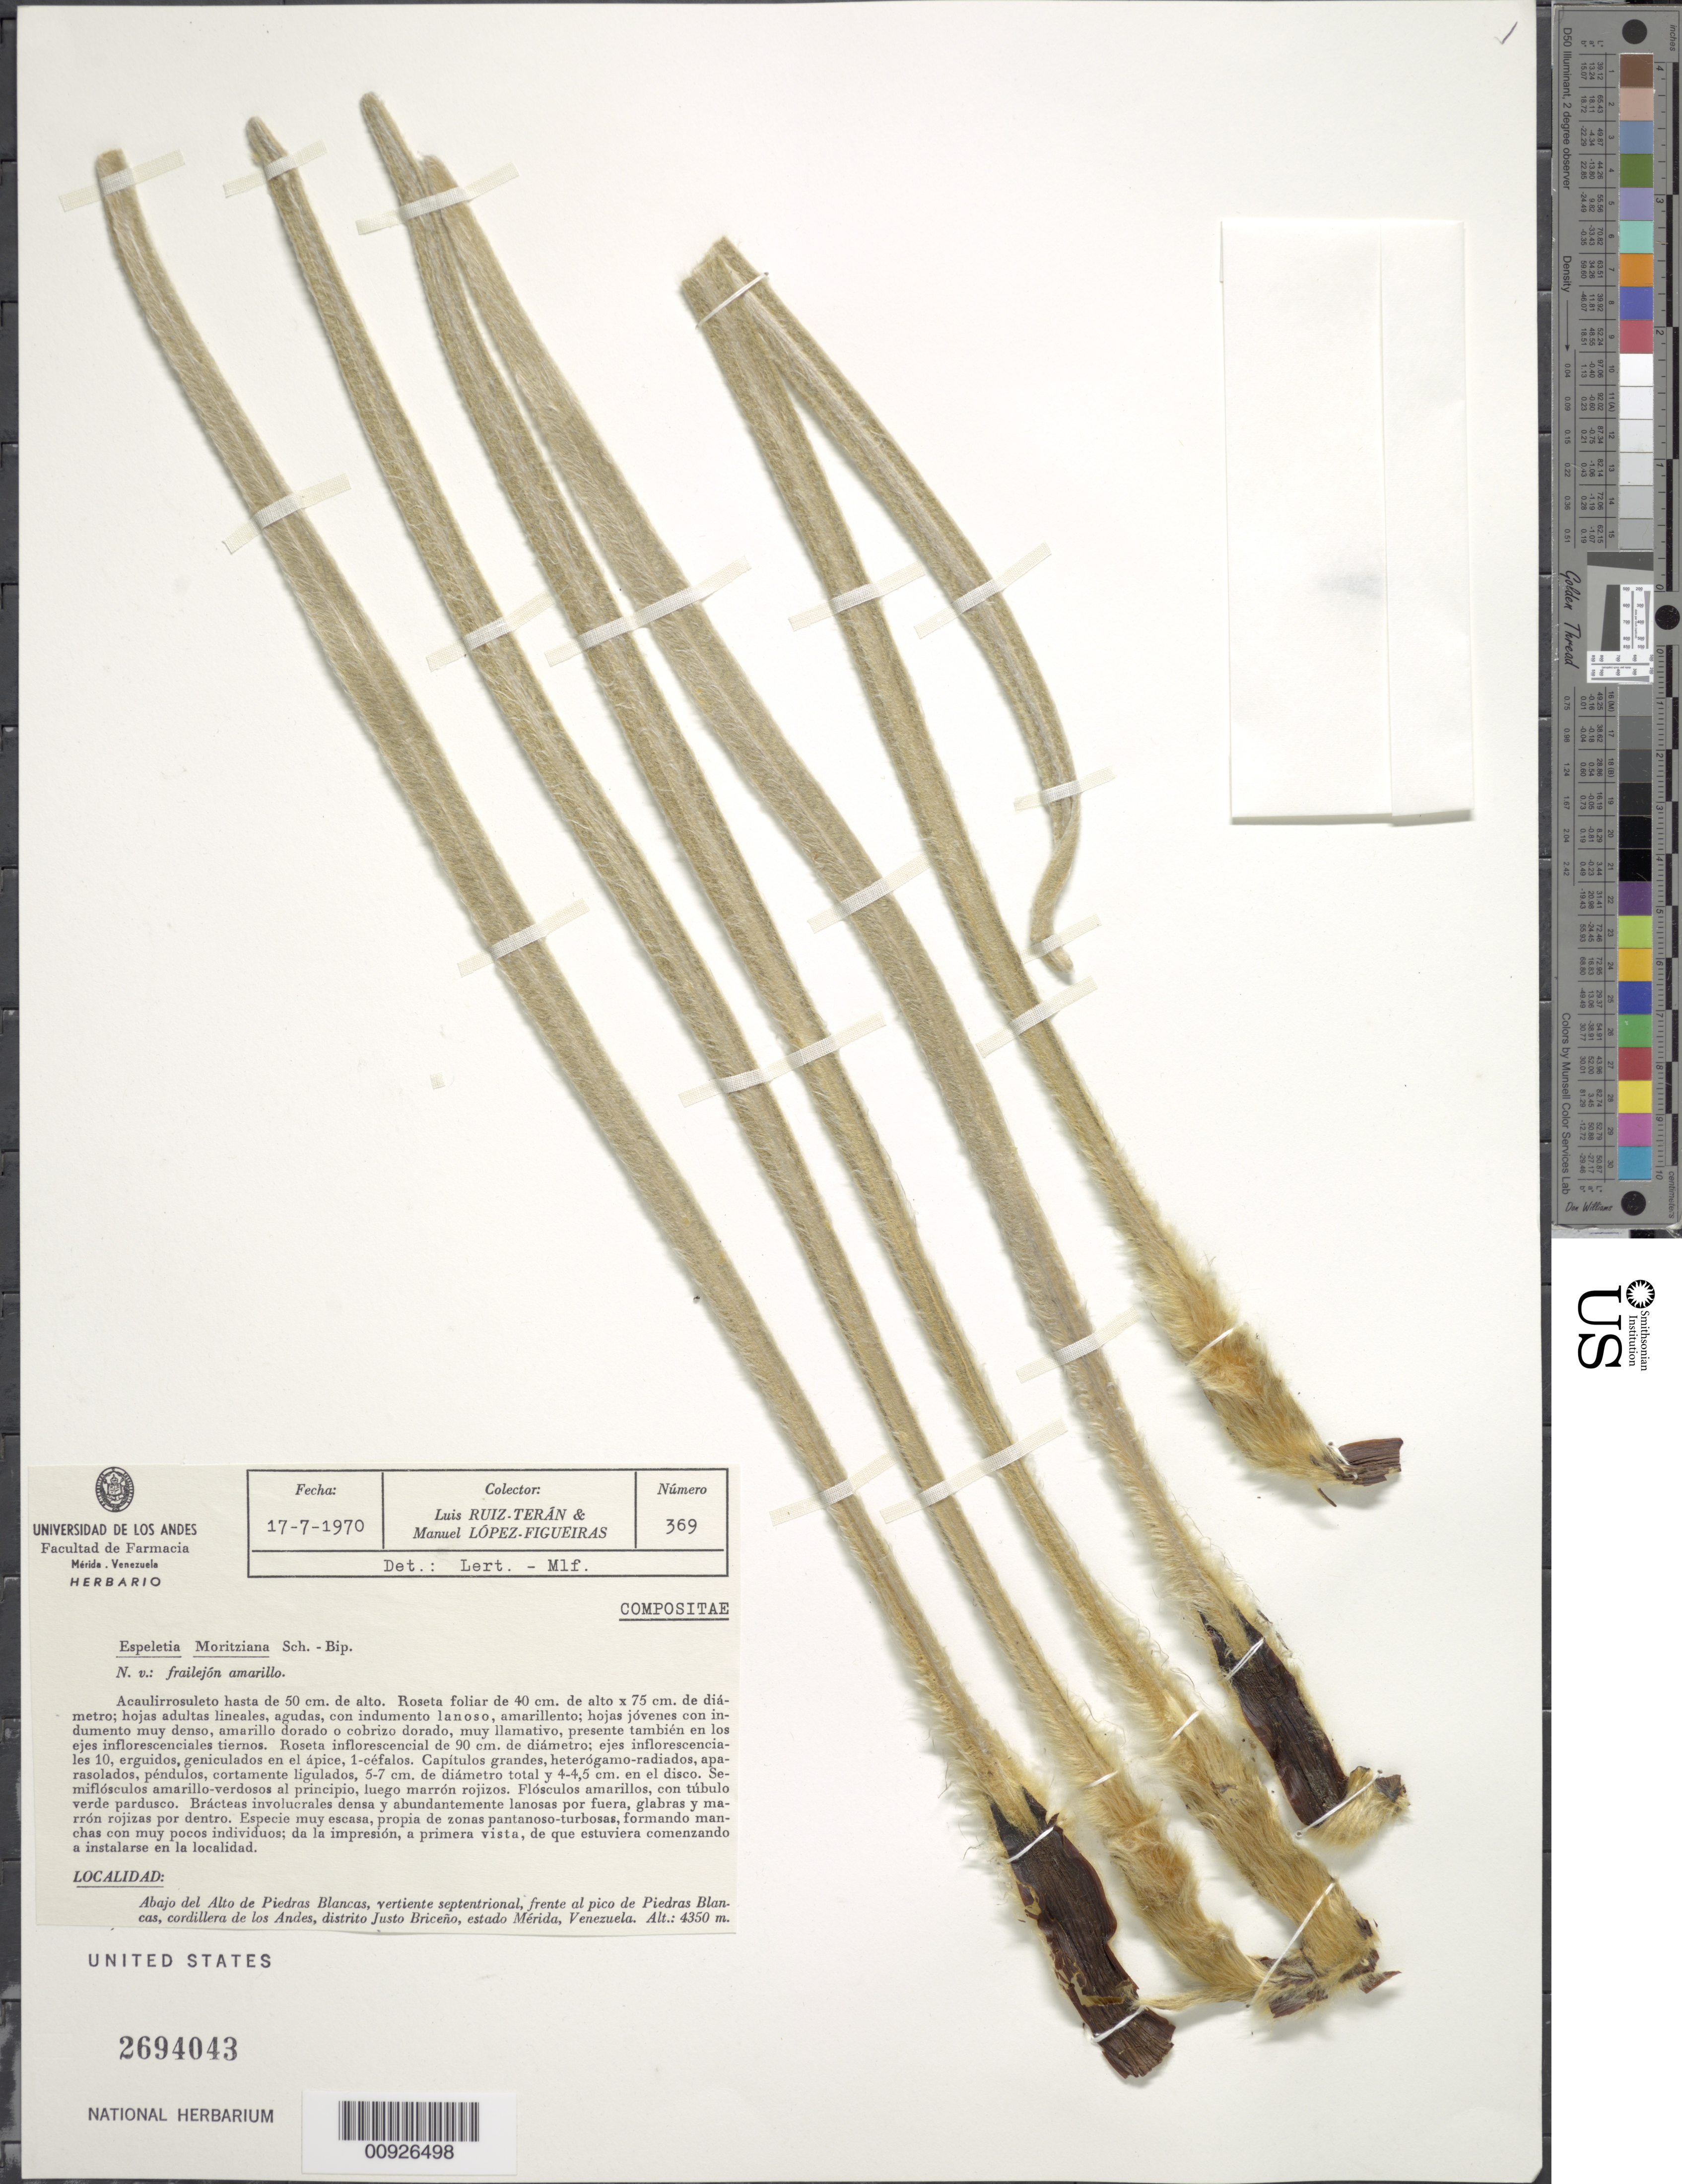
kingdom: Plantae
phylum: Tracheophyta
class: Magnoliopsida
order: Asterales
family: Asteraceae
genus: Coespeletia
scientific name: Coespeletia moritziana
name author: (Sch. Bip. ex Wedd.) Cuatrec.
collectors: L. E. Ruíz-Terán & M. López Figueiras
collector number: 369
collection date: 1970-07-17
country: Venezuela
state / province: Mérida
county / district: Justo Briceño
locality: Abajo del Alto de Piedras Blancas, vertiente septentrional, frente al pico de Piedras Blancas, cordillera de los Andes.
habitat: Especie muy escasa, típica de zonas pantanoso-turbosas, formando manchas con muy pocos individuos. Da la impresión, a primera vista, de que estuvieran comenzando a instalarse en la localidad.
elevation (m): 4350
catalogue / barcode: US 2694043